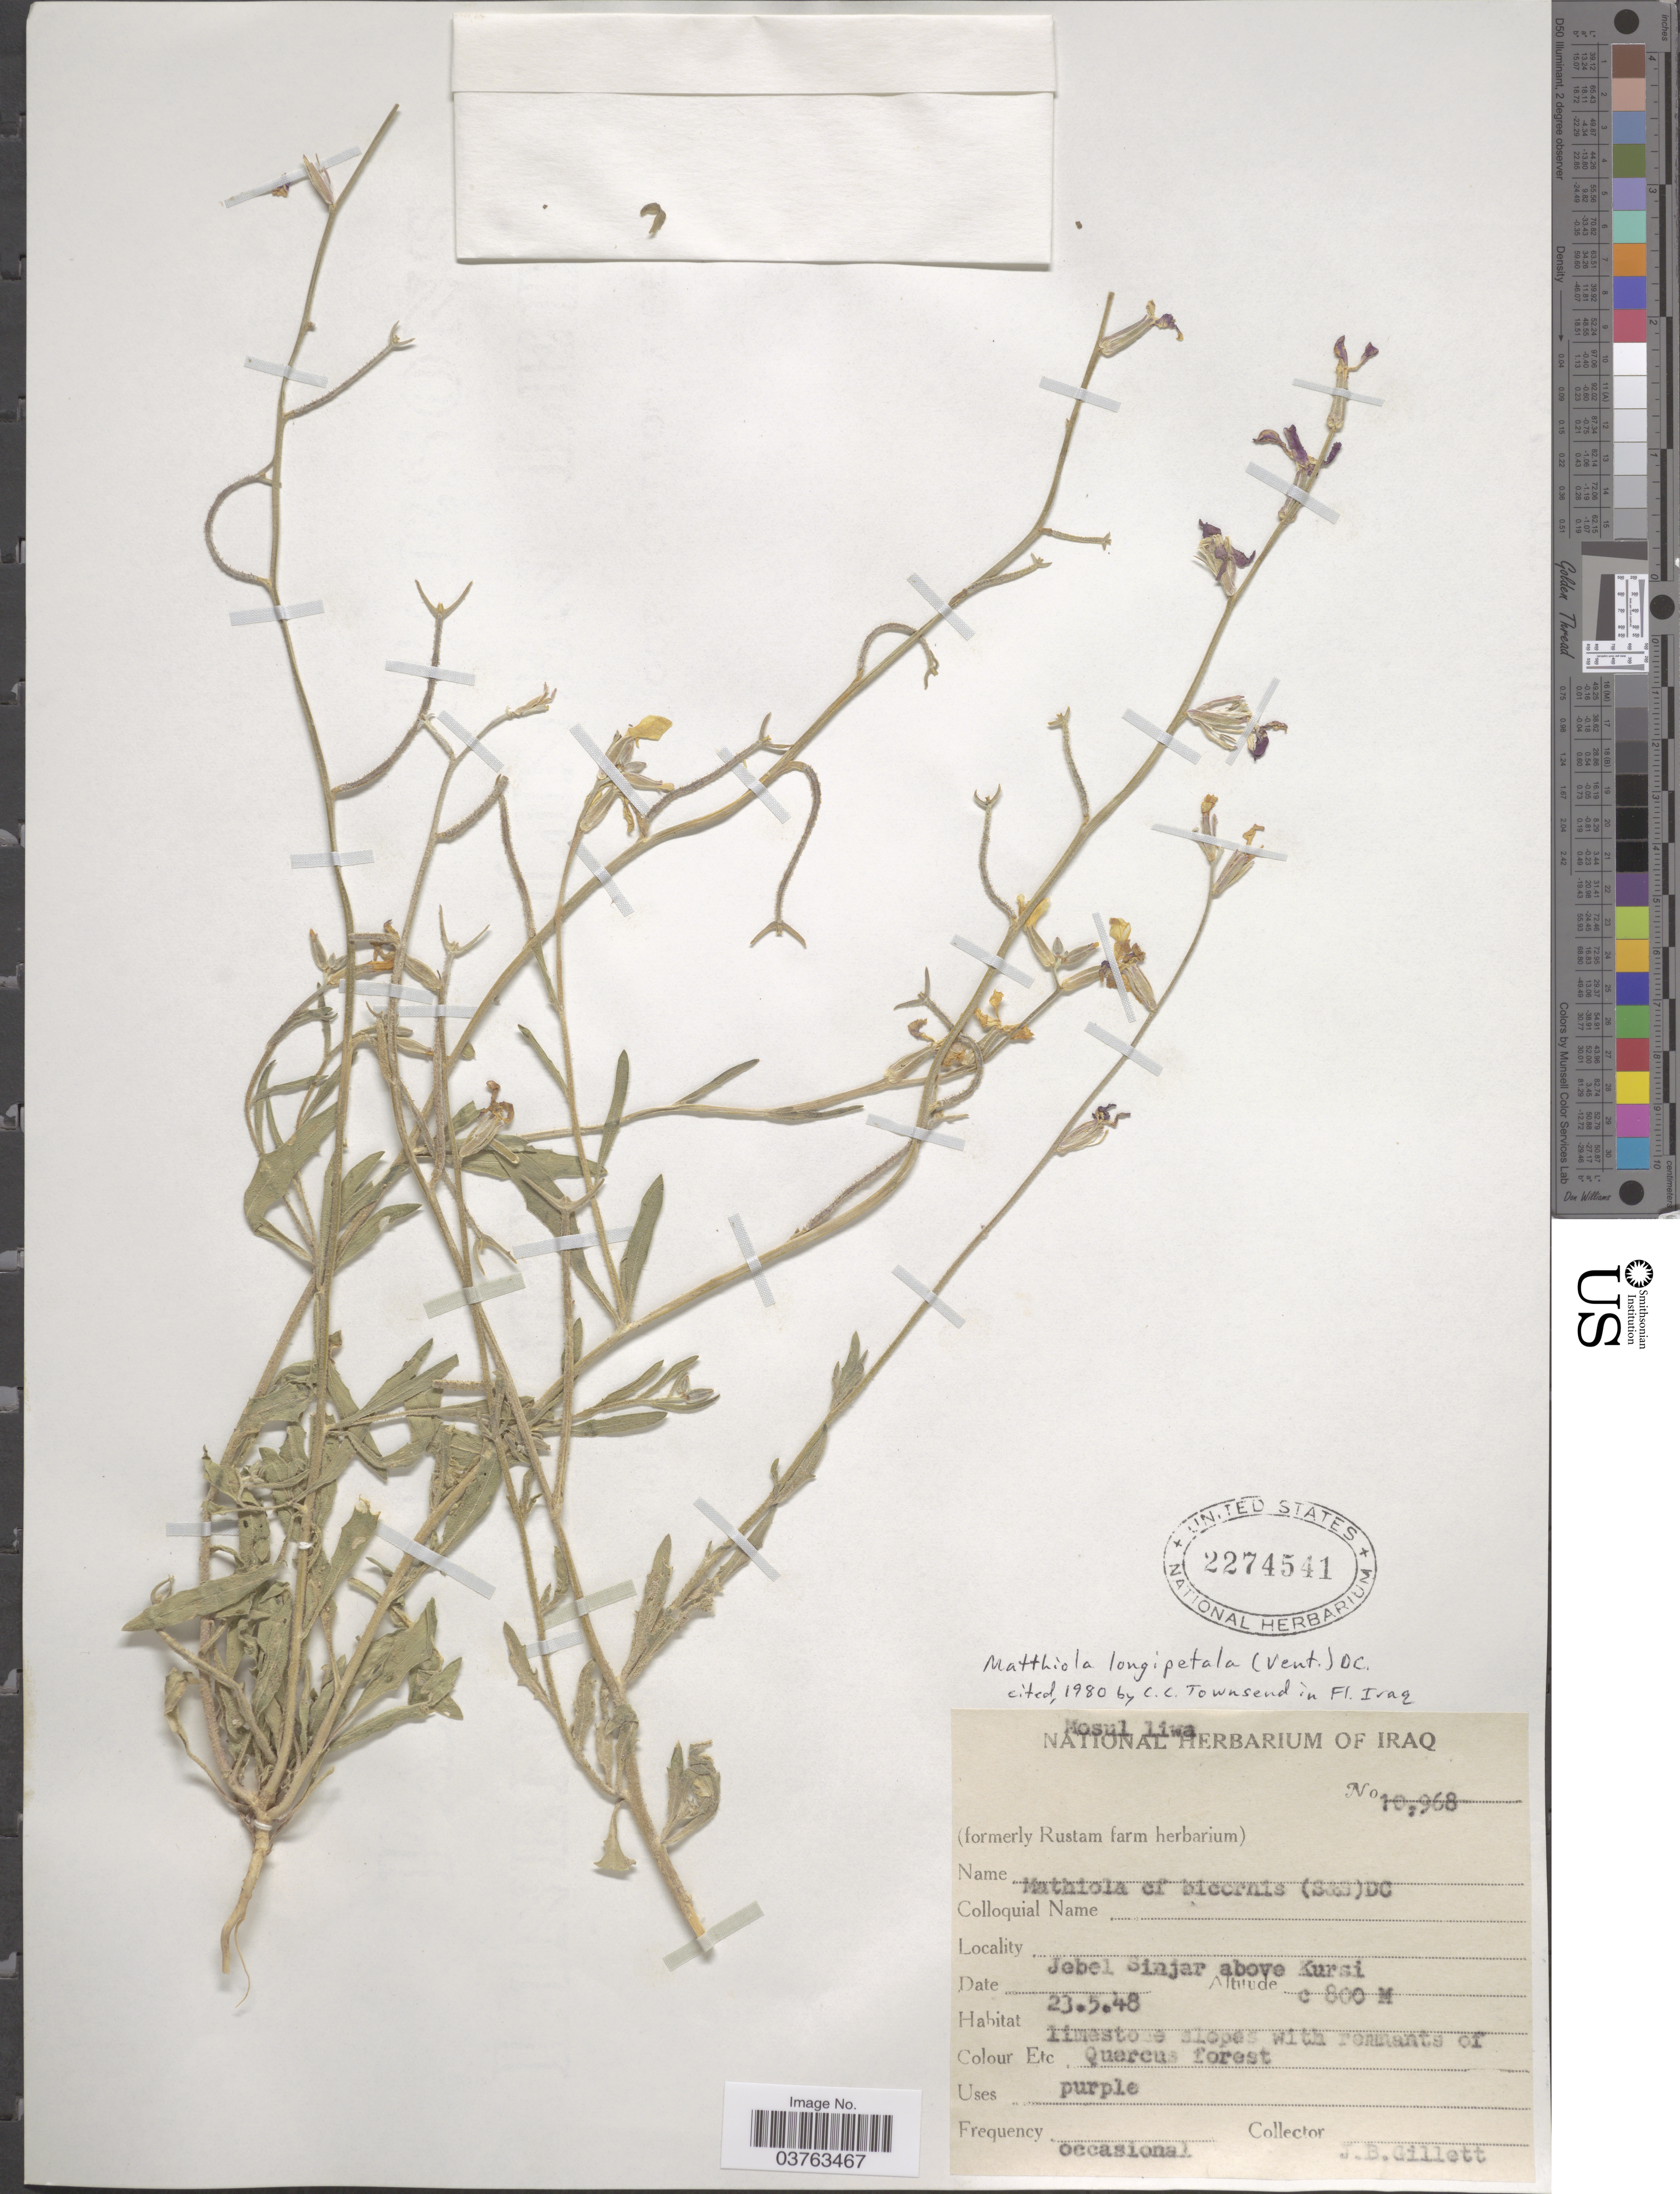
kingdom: Plantae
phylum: Tracheophyta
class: Magnoliopsida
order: Brassicales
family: Brassicaceae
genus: Matthiola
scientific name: Matthiola longipetala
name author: (Vent.) DC.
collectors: J. B. Gillett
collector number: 10968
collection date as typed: Transcribed d/m/y: 23/5/48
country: Iraq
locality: Mosul liwa. Jebel Sinjar above Kursi.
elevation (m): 800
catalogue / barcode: US 2274541